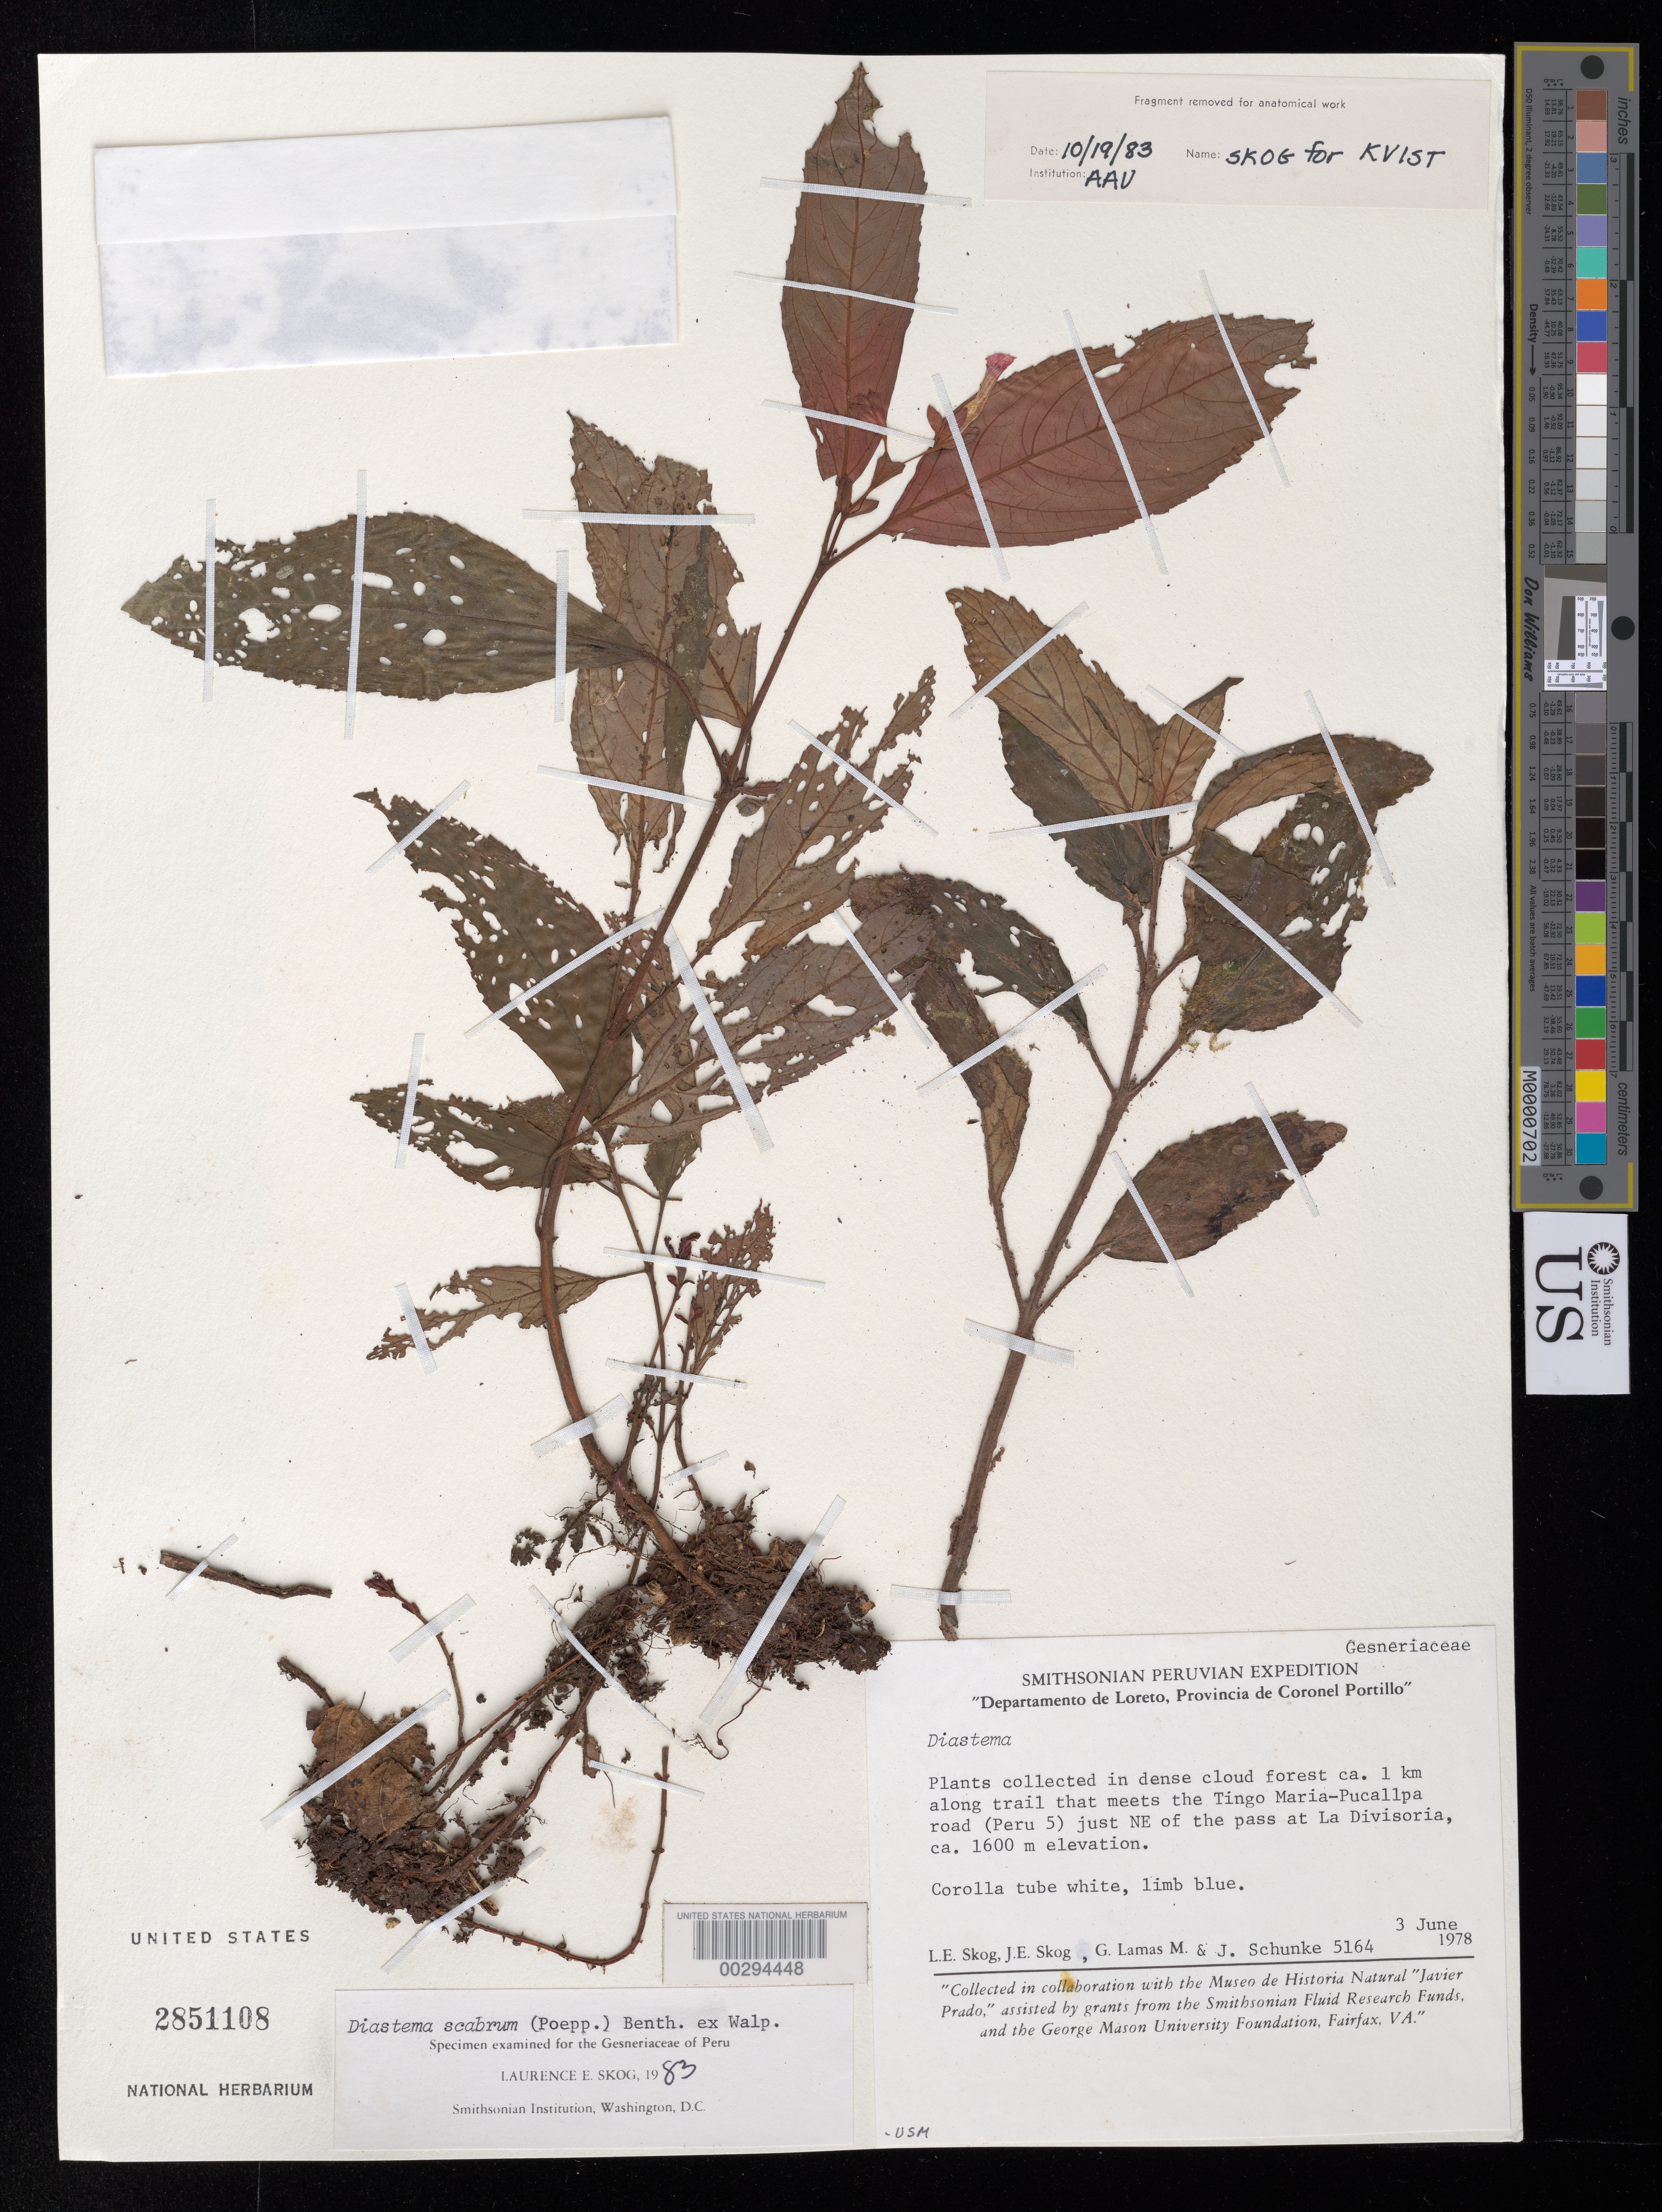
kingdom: Plantae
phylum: Tracheophyta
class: Magnoliopsida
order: Lamiales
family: Gesneriaceae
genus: Diastema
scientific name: Diastema scabrum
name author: (Poepp.) Benth. ex Walp.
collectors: L. E. Skog, J. E. Skog, G. Lamas M. & J. Schunke Vigo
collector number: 5164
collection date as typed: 03 Jun 1978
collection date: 1978-06-03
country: Peru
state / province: Ucayali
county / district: Coronel Portillo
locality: ("Loreto") Prov. Coronel Portillo; ca 1 km along trail that meets the Tingo Maria-Pucallpa road (Peru 5) just NE of passat La Divisoria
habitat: Dense cloud forest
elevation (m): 1600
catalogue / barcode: US 2851108